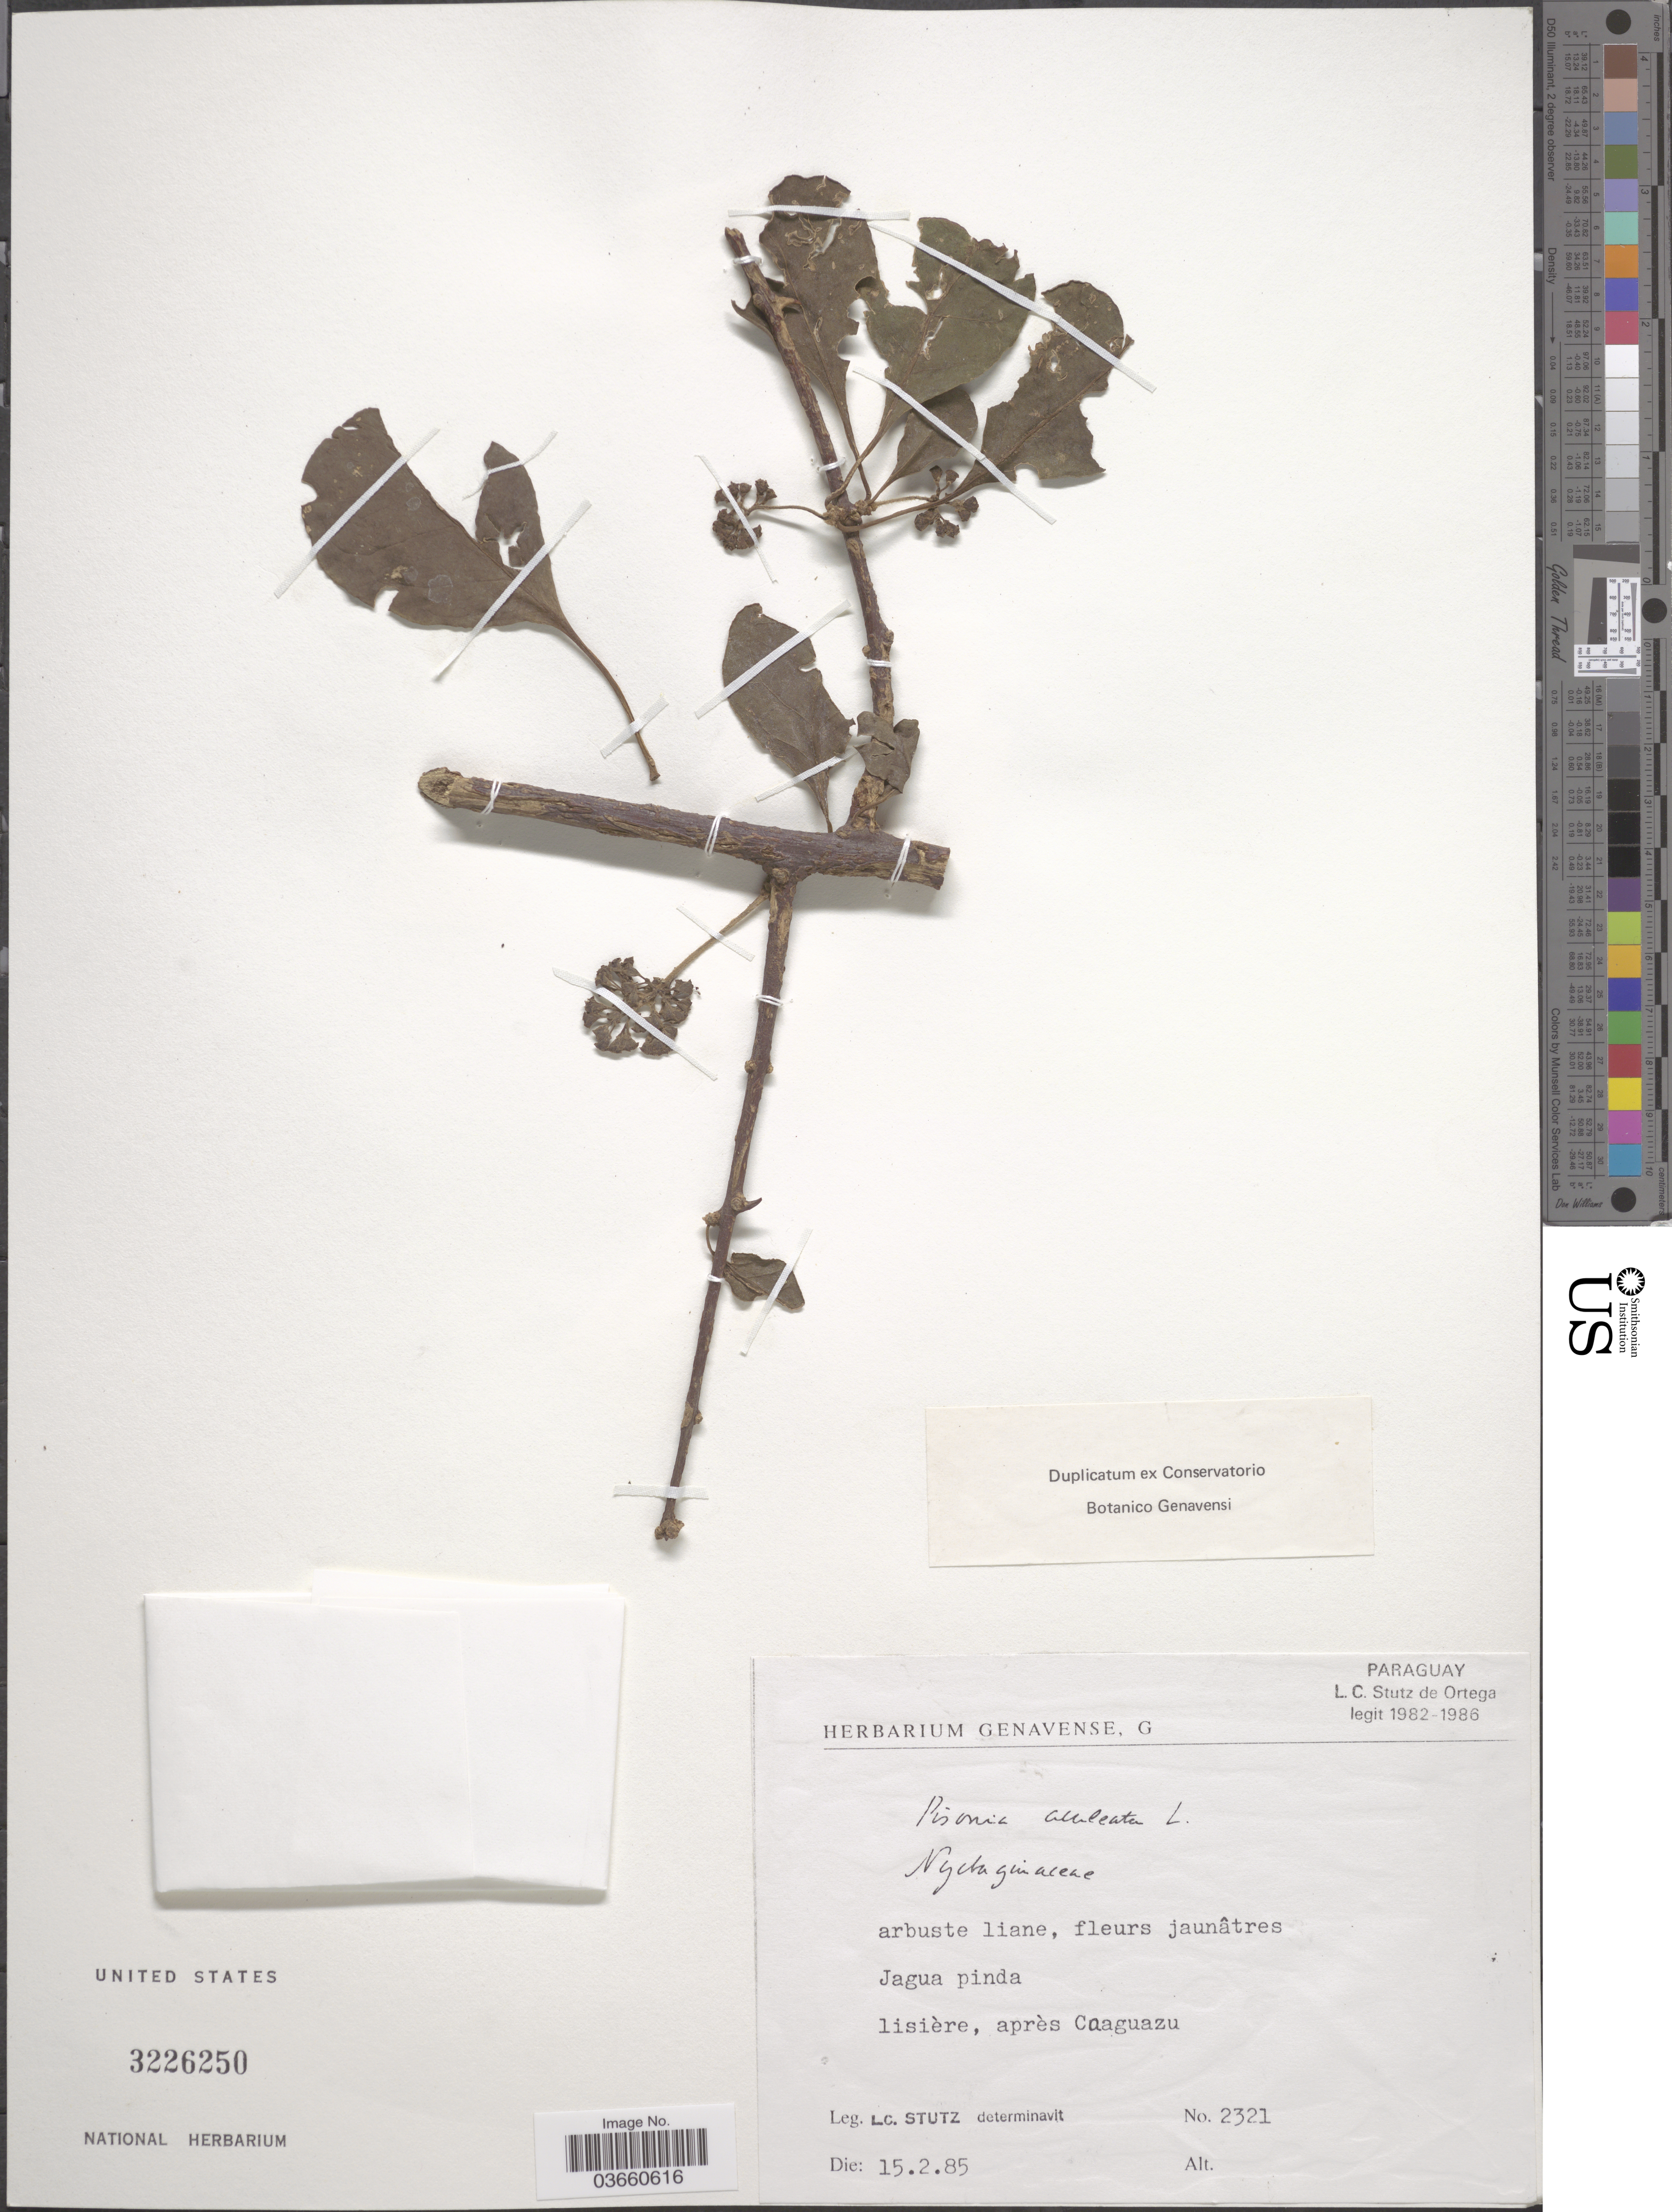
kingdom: Plantae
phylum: Tracheophyta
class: Magnoliopsida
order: Caryophyllales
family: Nyctaginaceae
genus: Pisonia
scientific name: Pisonia aculeata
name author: L.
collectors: L. C. Stutz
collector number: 2321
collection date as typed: Transcribed d/m/y: 15/2/85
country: Paraguay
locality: Jagua pinda. Lisière, après Caaguazu.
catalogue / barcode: US 3226250